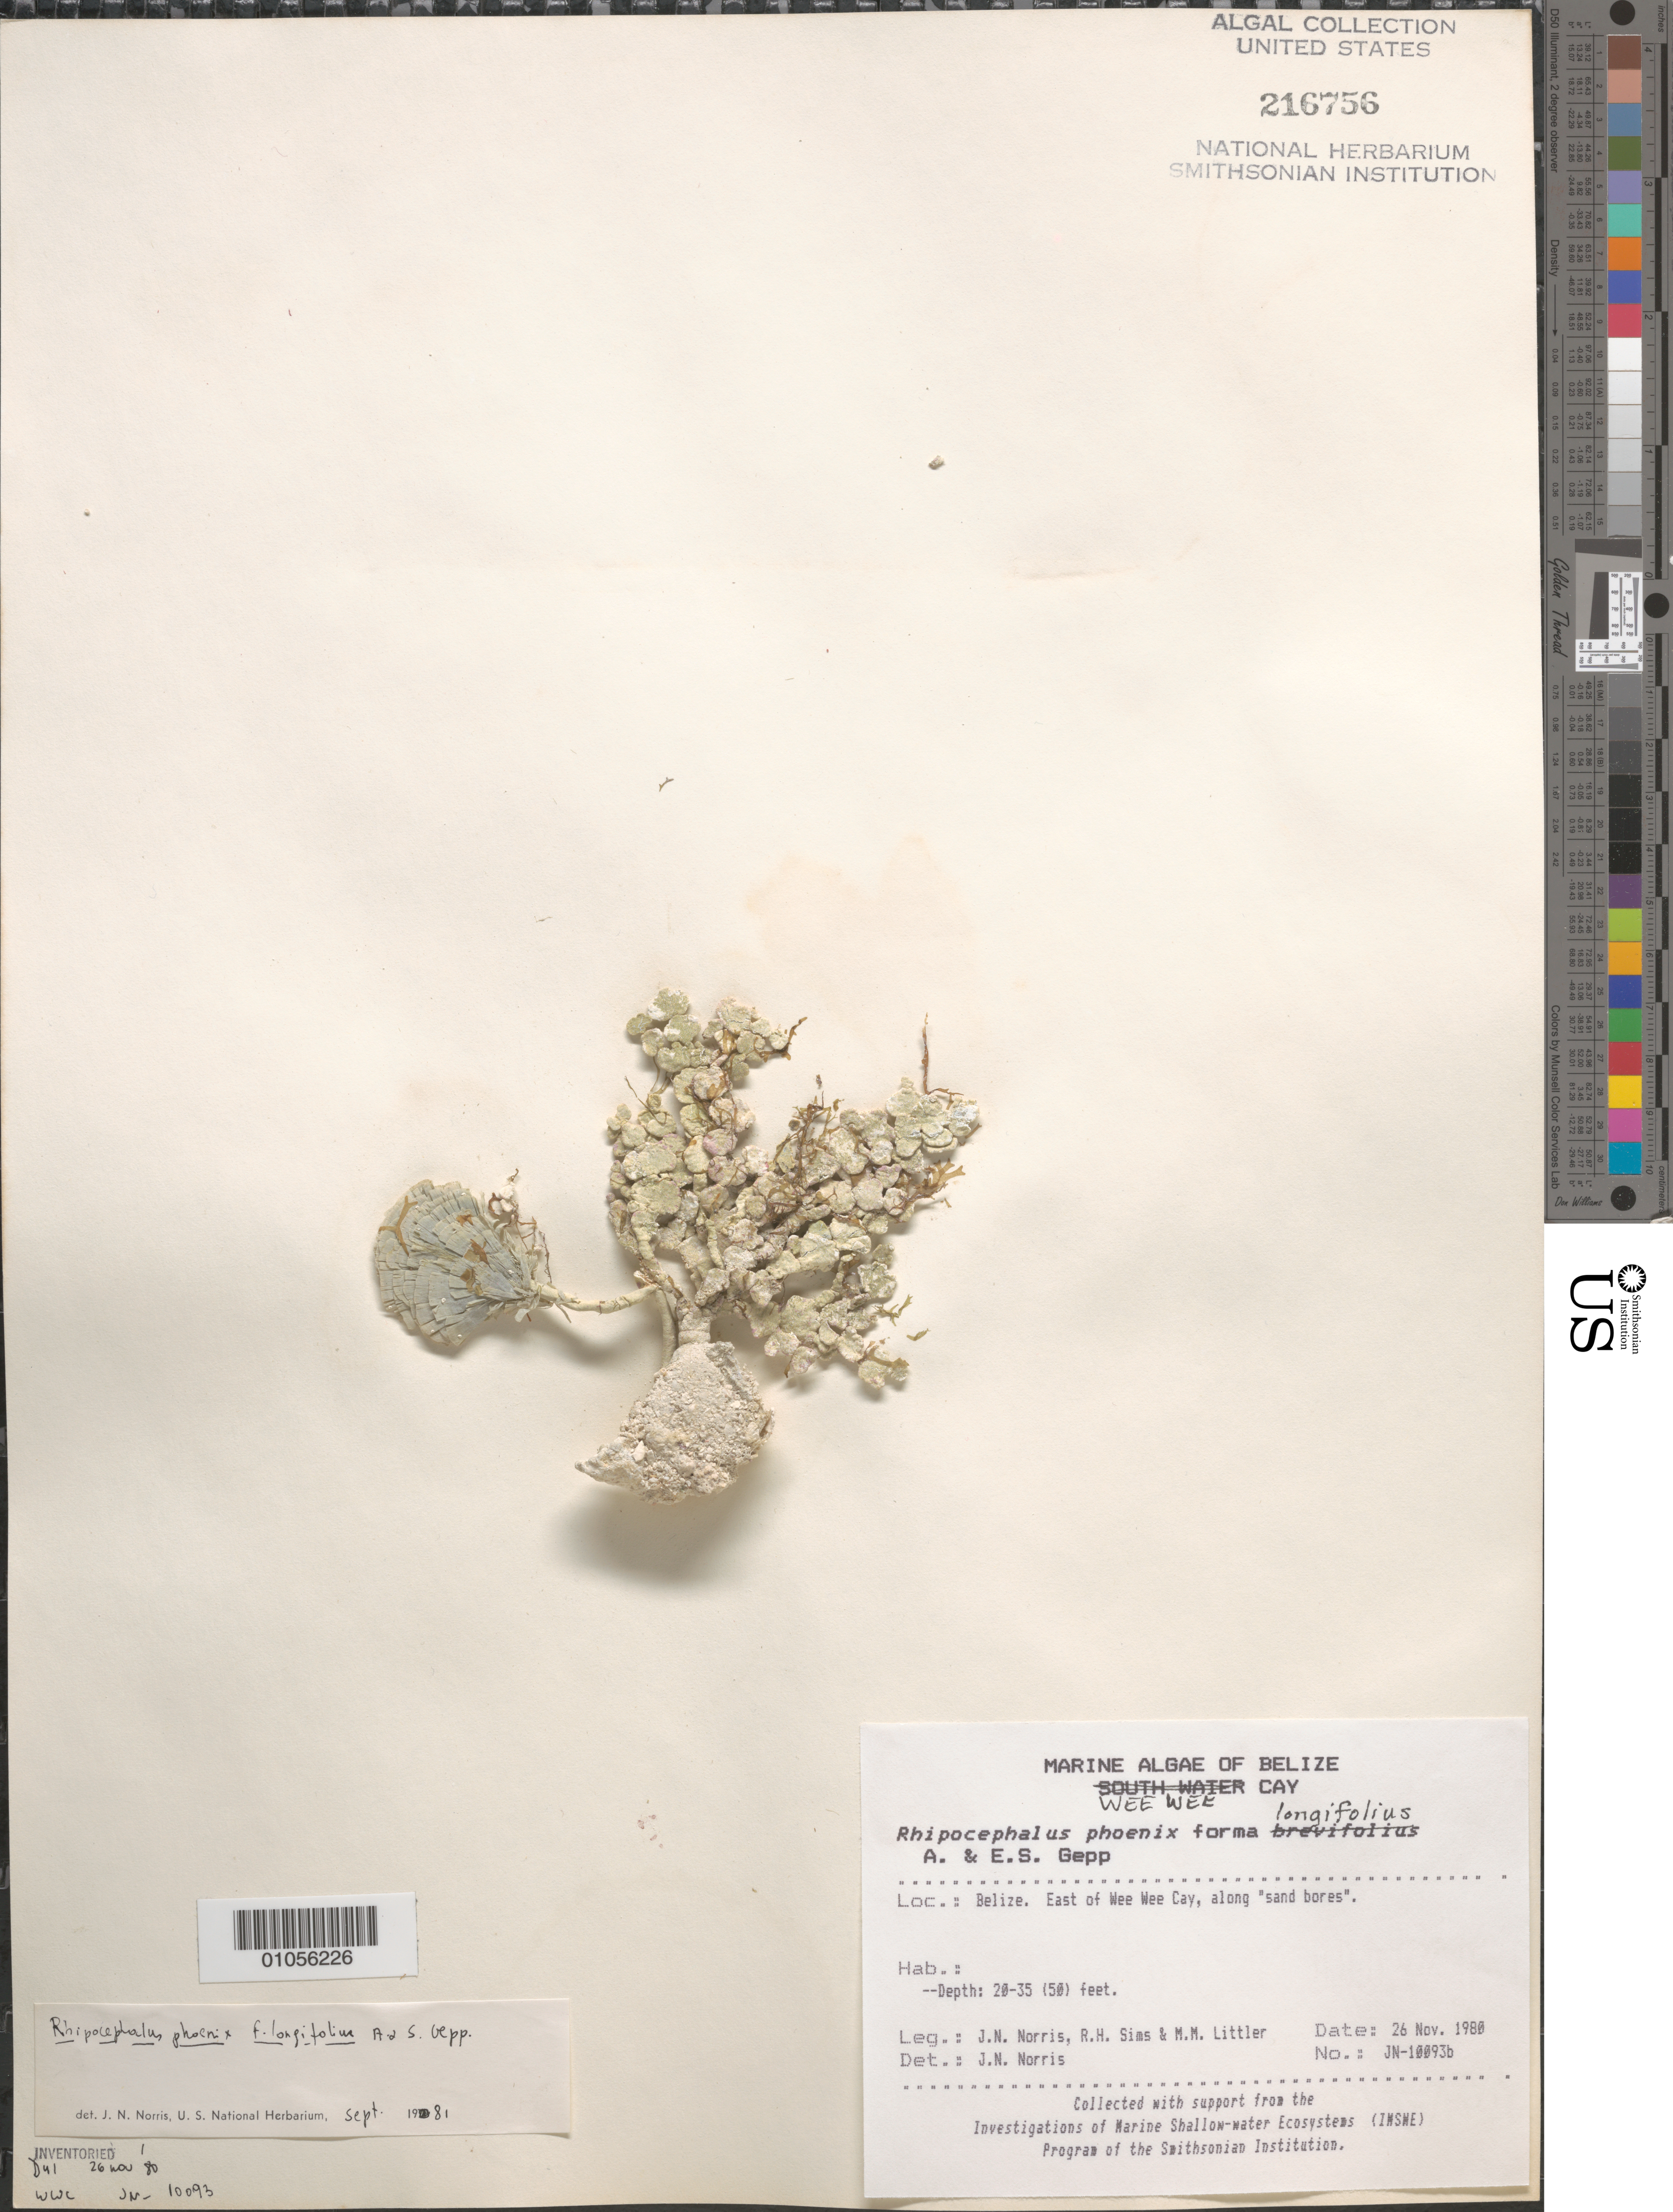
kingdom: Plantae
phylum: Chlorophyta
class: Ulvophyceae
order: Bryopsidales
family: Udoteaceae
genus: Rhipocephalus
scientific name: Rhipocephalus phoenix f. longifolius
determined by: Norris, James N.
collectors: J. N. Norris, R. H. Sims & M. M. Littler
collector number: JN-10093B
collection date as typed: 26 Nov 1980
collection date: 1980-11-26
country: Belize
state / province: Stann Creek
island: Wee Wee Cay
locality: East of Wee Wee Cay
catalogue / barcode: US 216756